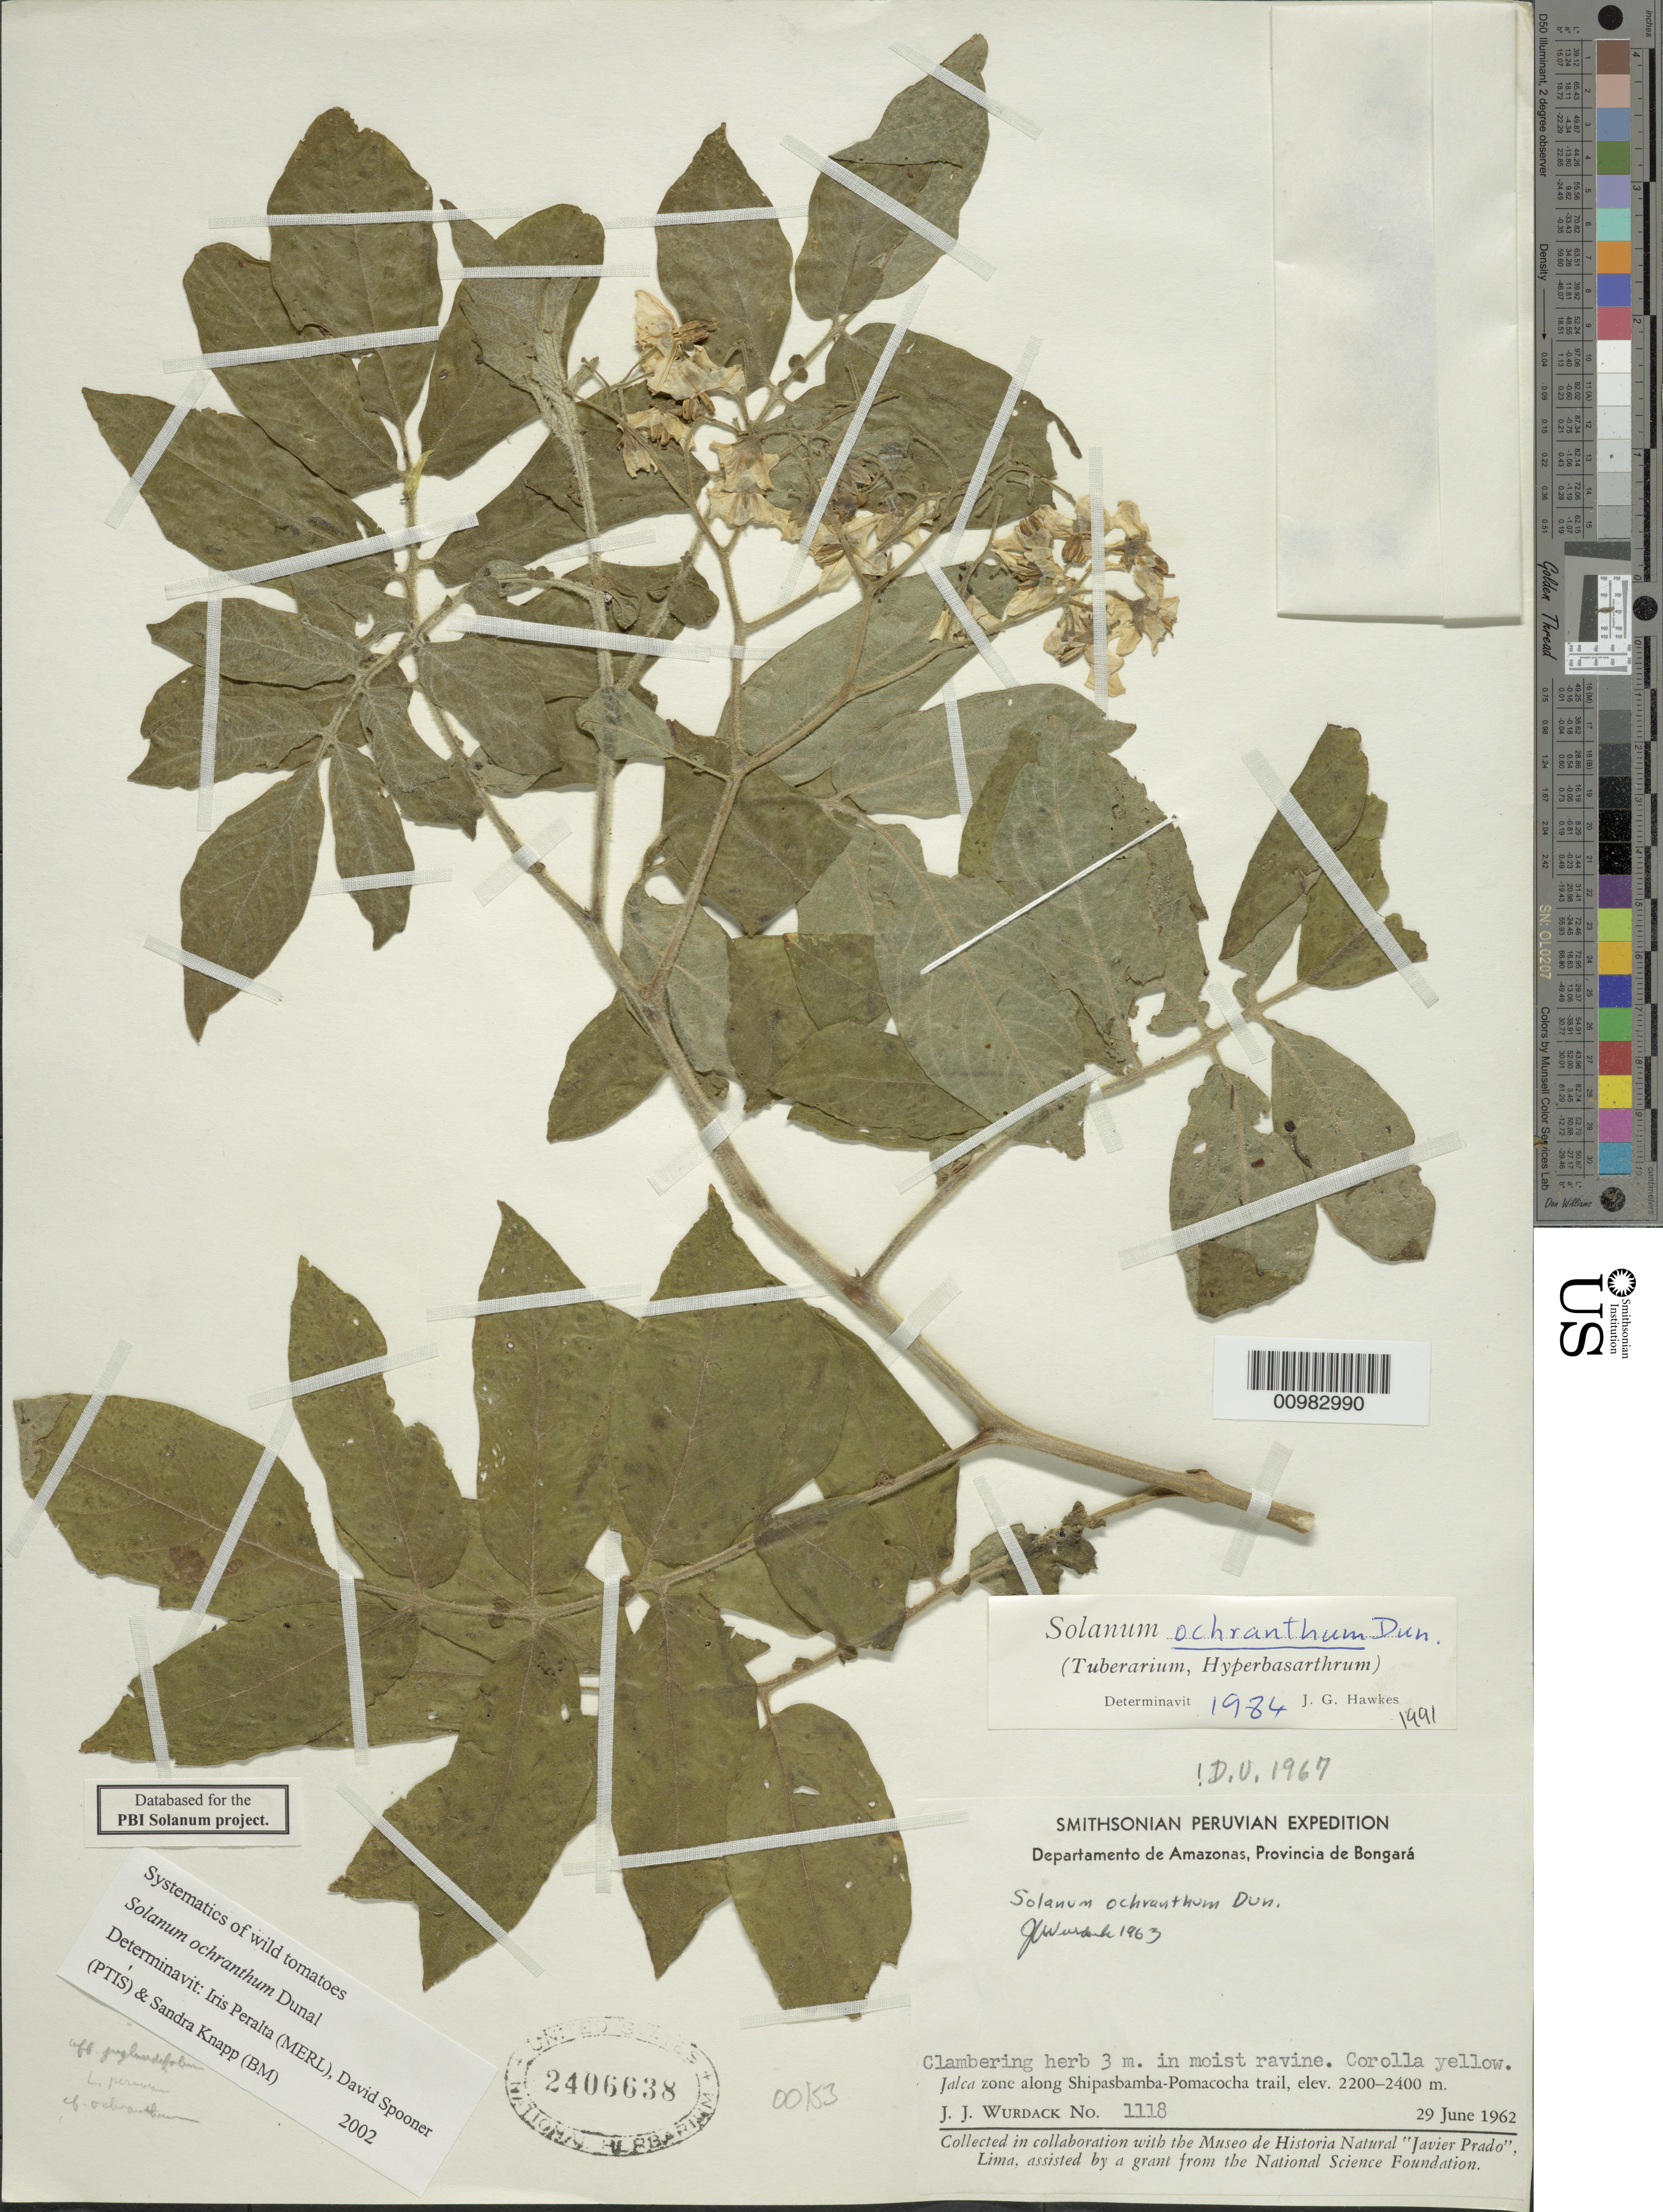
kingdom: Plantae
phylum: Tracheophyta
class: Magnoliopsida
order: Solanales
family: Solanaceae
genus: Solanum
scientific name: Solanum ochranthum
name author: Dunal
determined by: Peralta, Iris E.; Knapp, S. D.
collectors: J. J. Wurdack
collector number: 1118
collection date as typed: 29 Jun 1962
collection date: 1962-06-29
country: Peru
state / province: Amazonas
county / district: Bongará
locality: jalca zone along Shipasbamba-Pomacocha trail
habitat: jalca zone, in moist ravine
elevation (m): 2200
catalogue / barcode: US 2406638